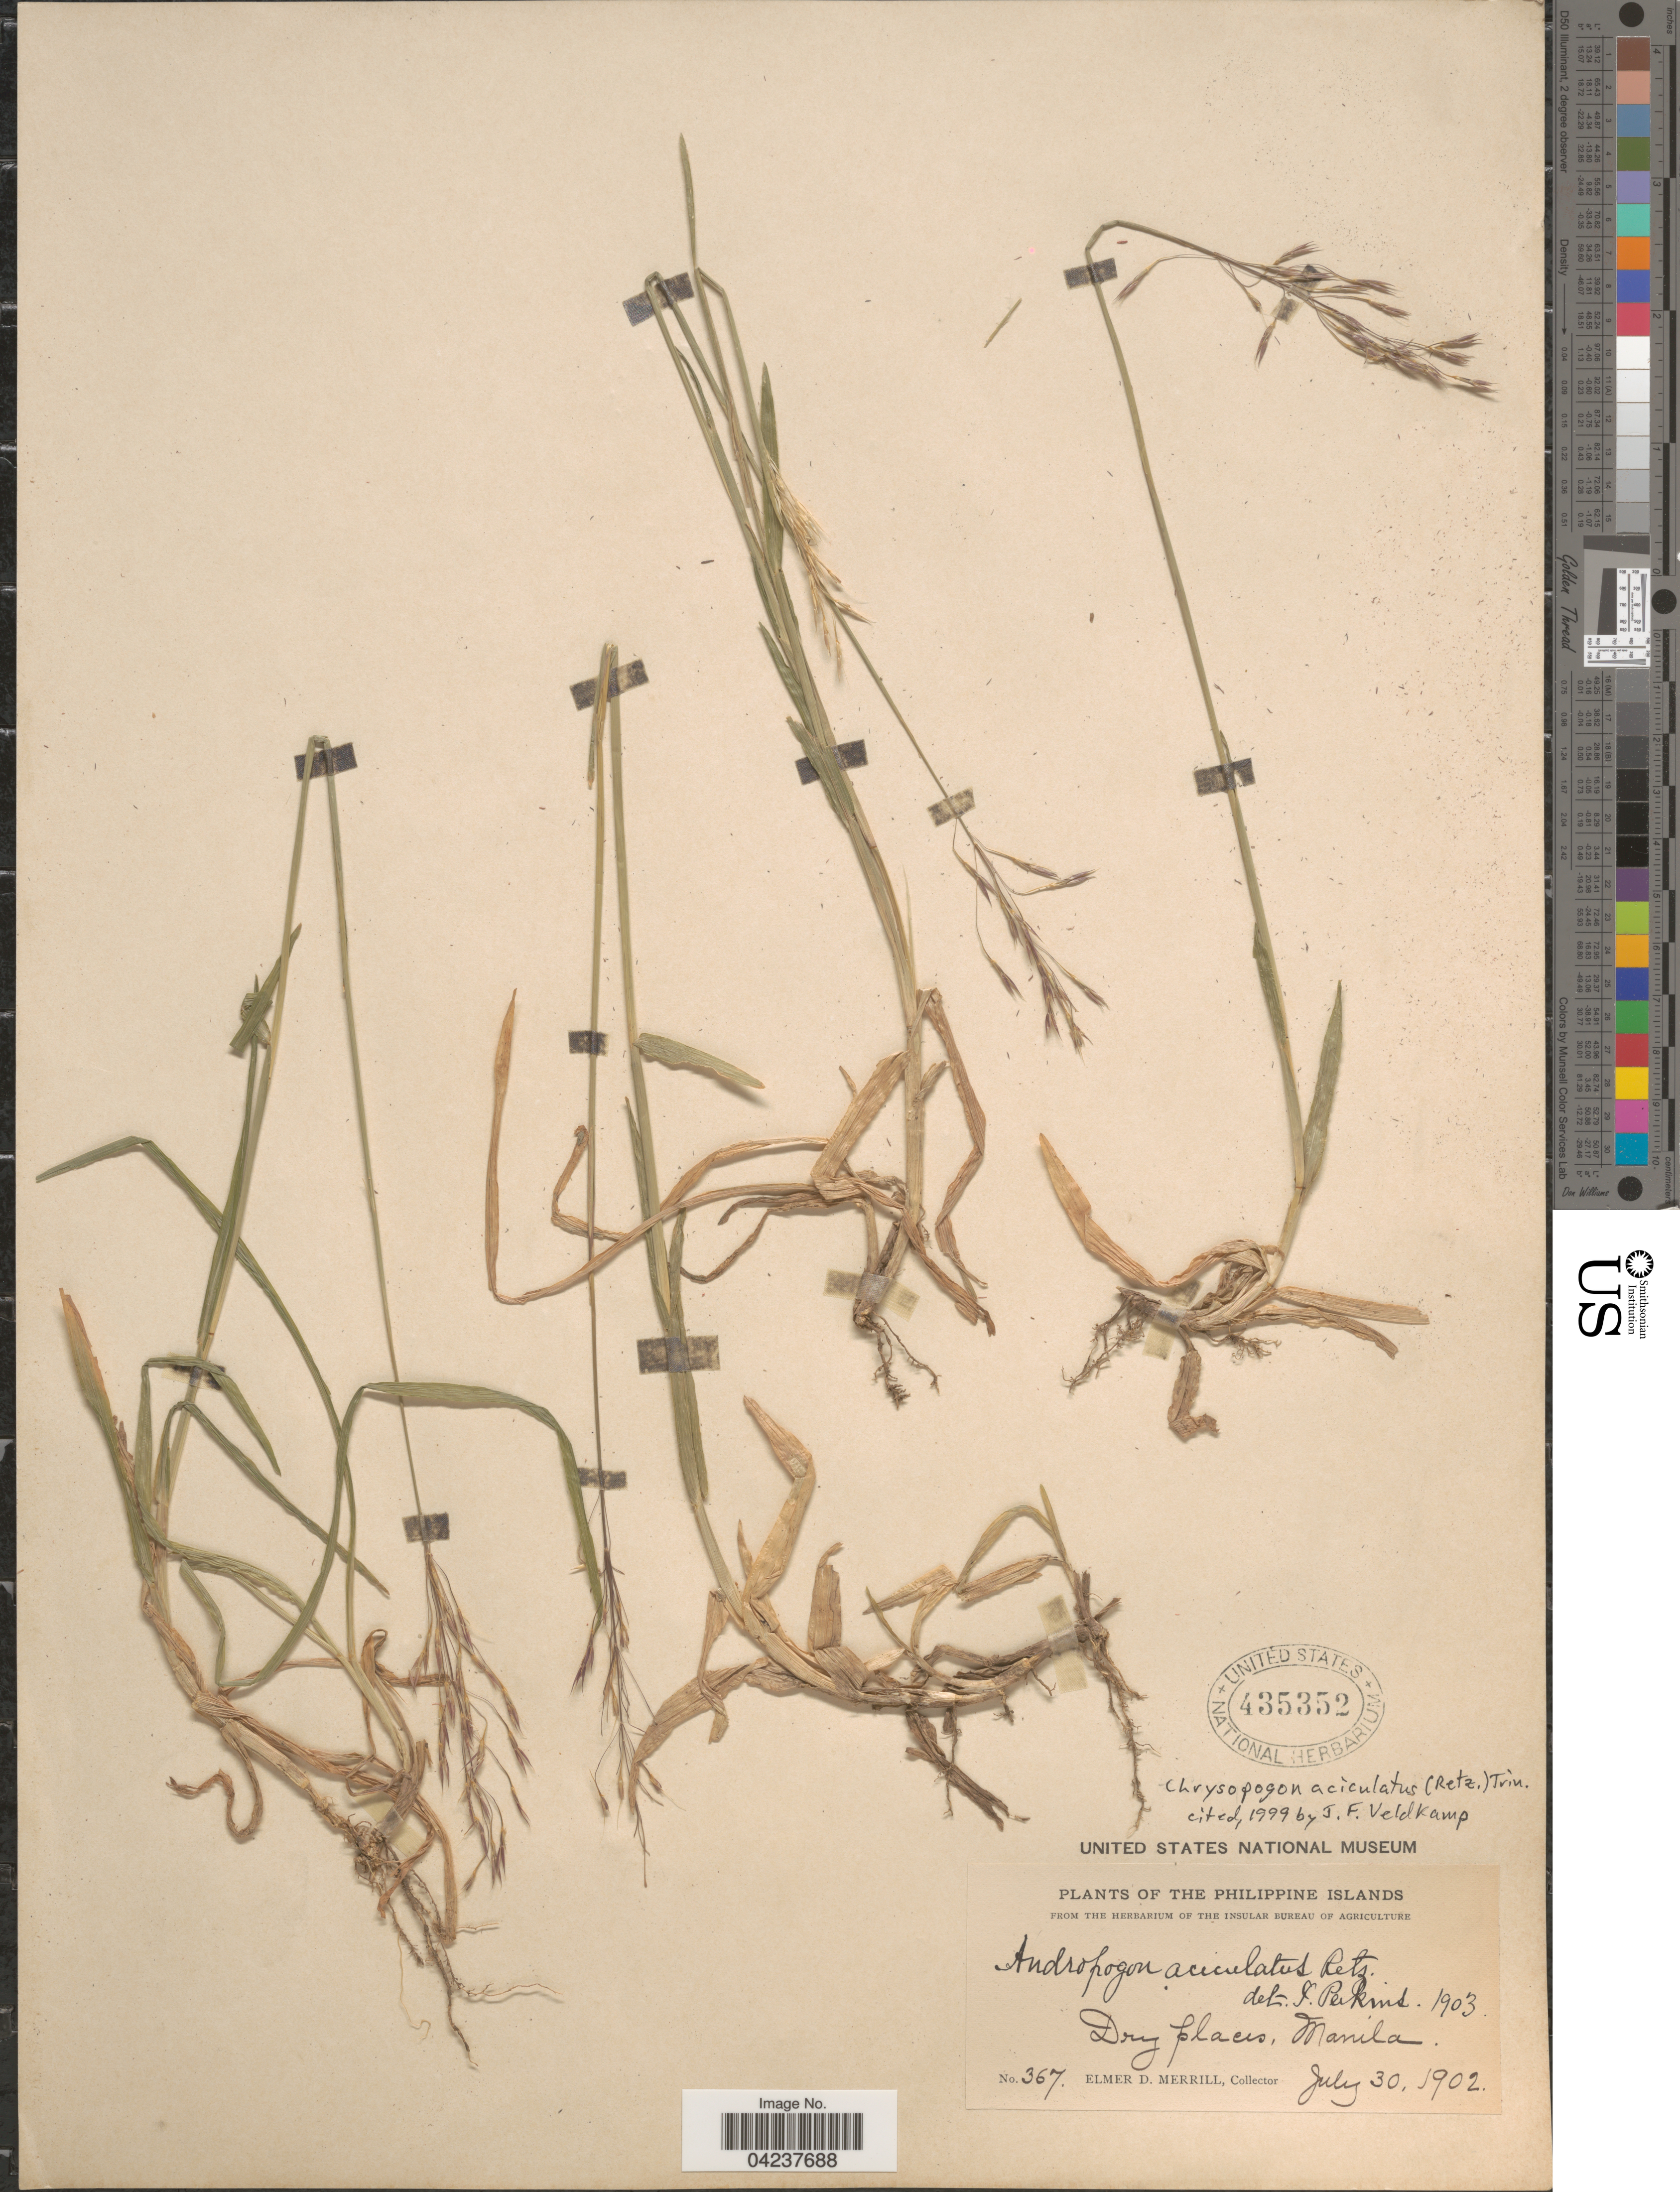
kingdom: Plantae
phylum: Tracheophyta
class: Liliopsida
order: Poales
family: Poaceae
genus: Chrysopogon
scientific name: Chrysopogon aciculatus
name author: (Retz.) Trin.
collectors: E. D. Merrill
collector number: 367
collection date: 1902-07-30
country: Philippines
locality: The Philippine Islands. Dry places, Manila.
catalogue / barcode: US 435352